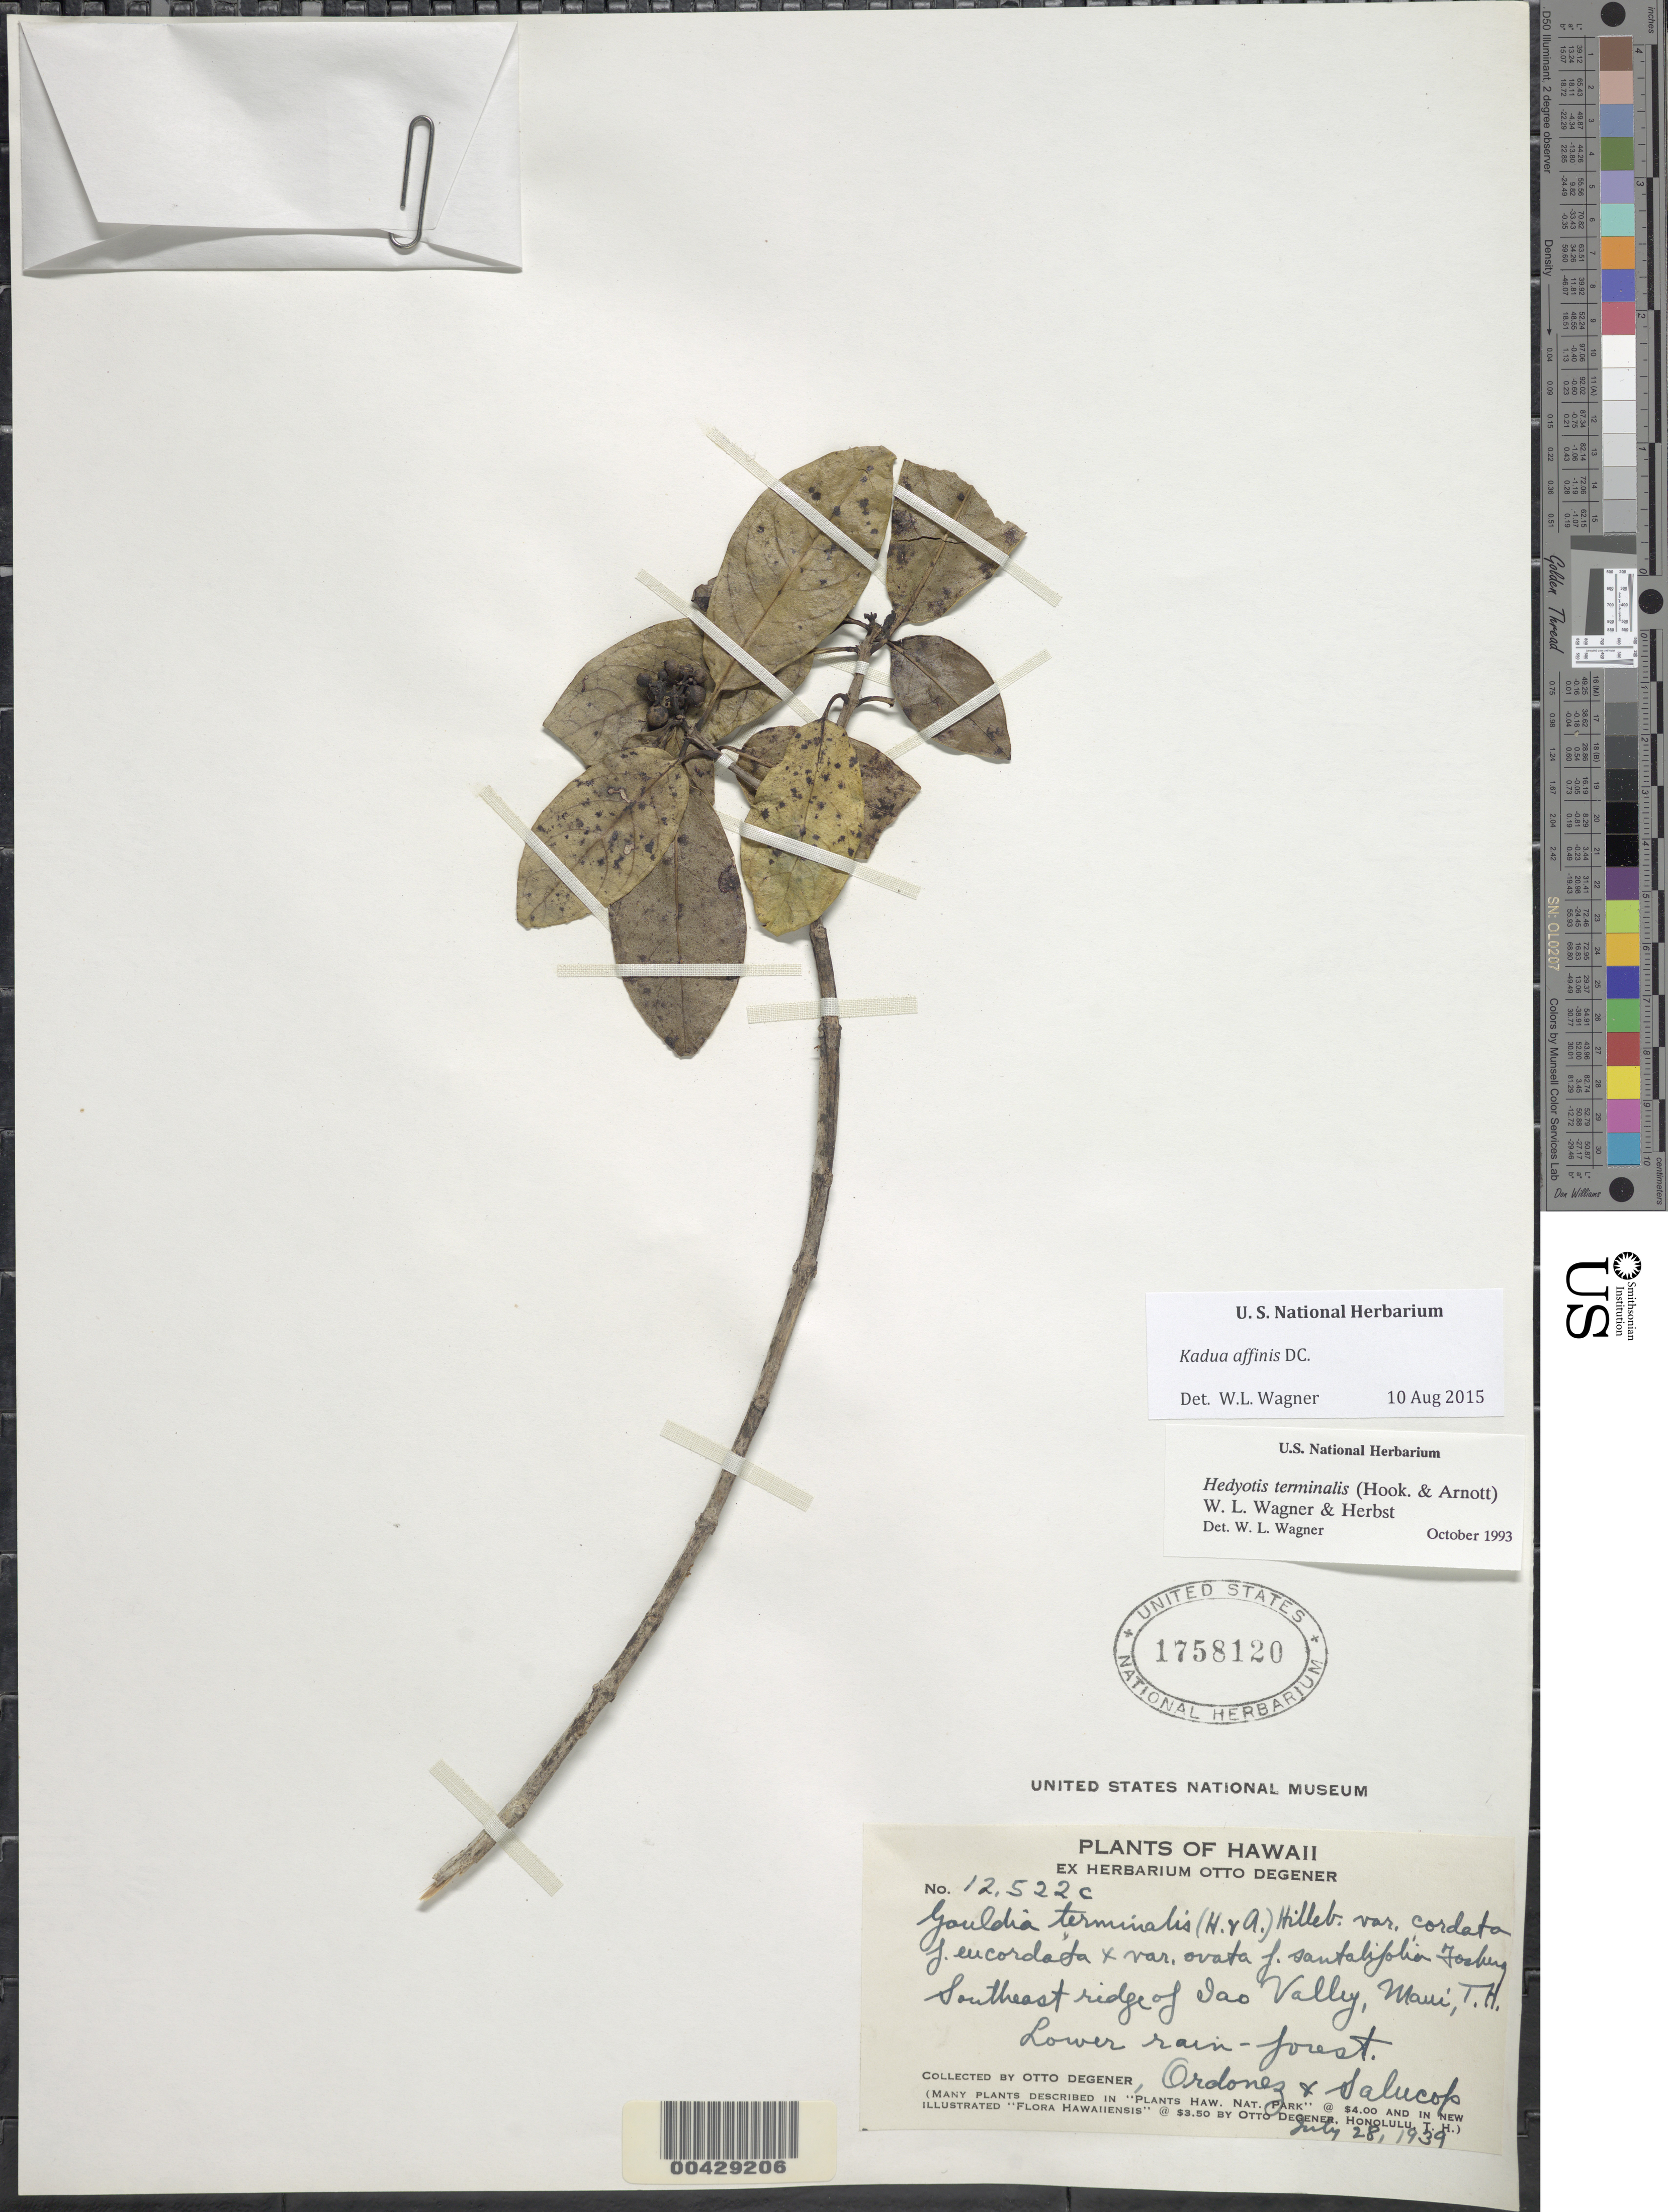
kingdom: Plantae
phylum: Tracheophyta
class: Magnoliopsida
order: Gentianales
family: Rubiaceae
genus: Kadua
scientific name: Kadua affinis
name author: DC.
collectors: O. Degener, Ordonez & -- Salucop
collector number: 12522c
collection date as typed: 28 Jul 1939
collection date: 1939-07-28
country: United States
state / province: Hawaii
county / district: Maui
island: Maui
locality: SE ridge of Iao Valley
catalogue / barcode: US 1758120